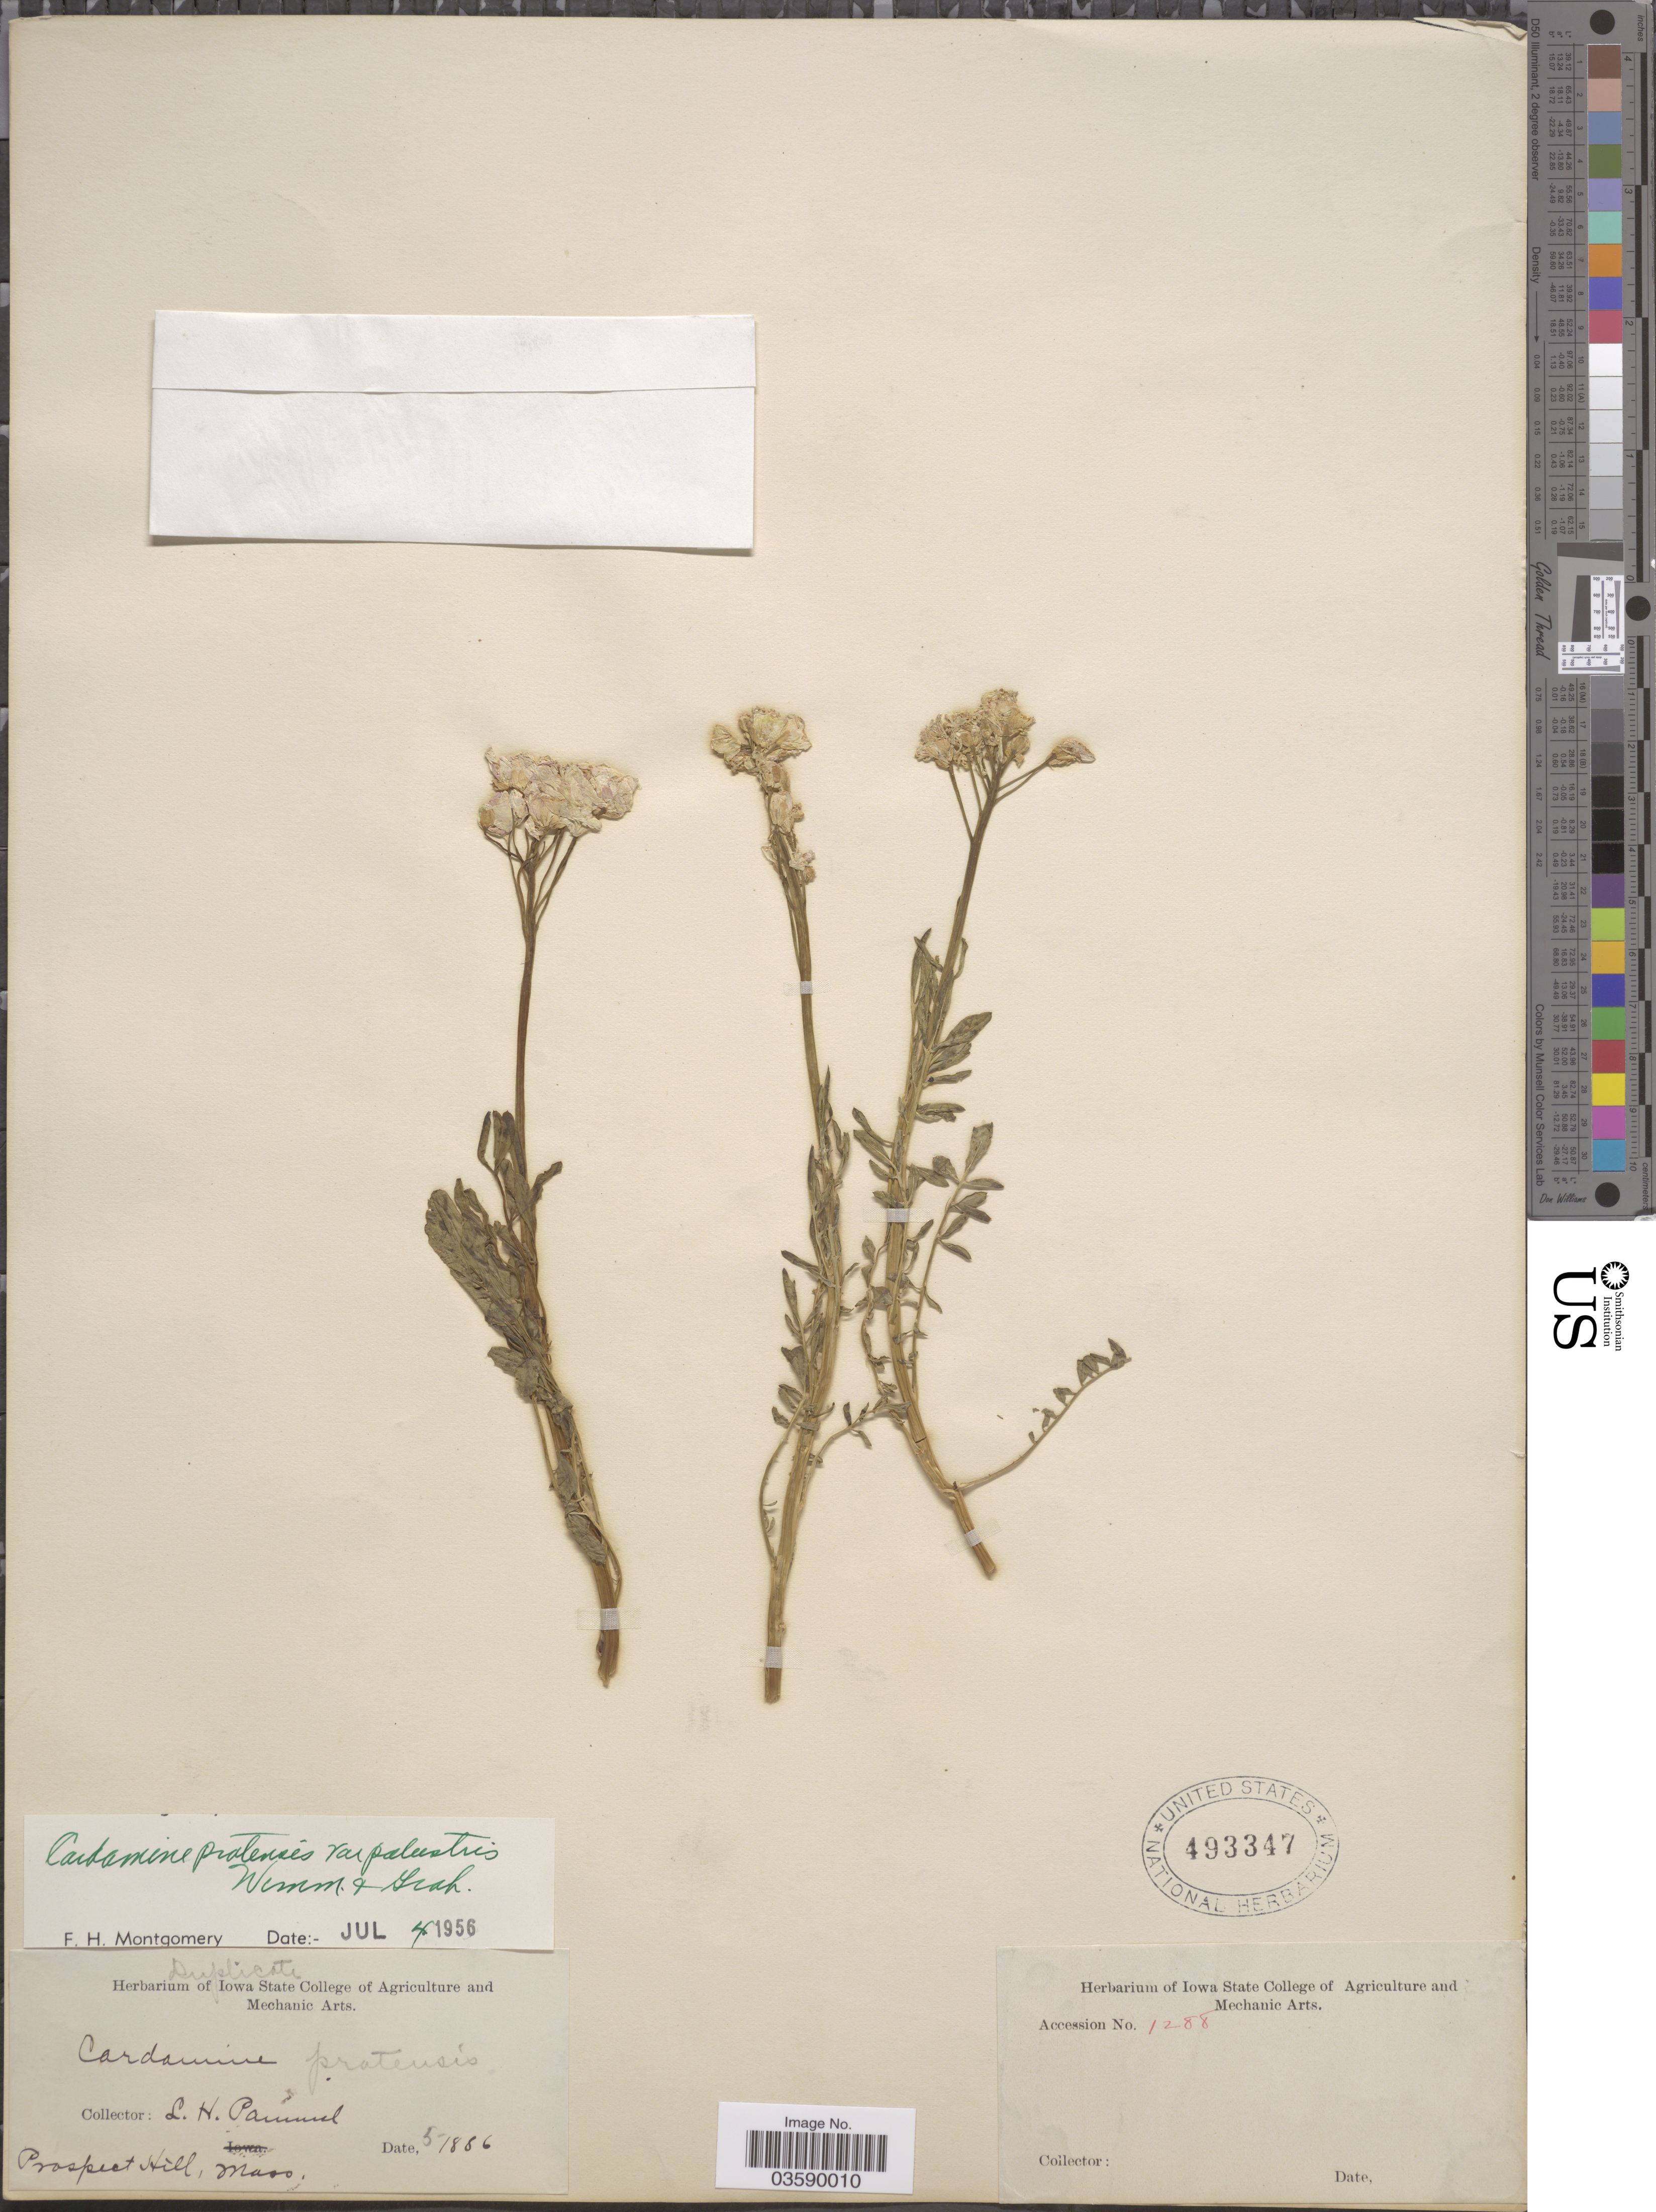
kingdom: Plantae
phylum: Tracheophyta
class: Magnoliopsida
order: Brassicales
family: Brassicaceae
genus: Cardamine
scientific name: Cardamine pratensis var. pratensis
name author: L.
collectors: L. Pammel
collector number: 1288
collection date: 1886-05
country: United States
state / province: Massachusetts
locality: Prospect Hill.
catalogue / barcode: US 493347